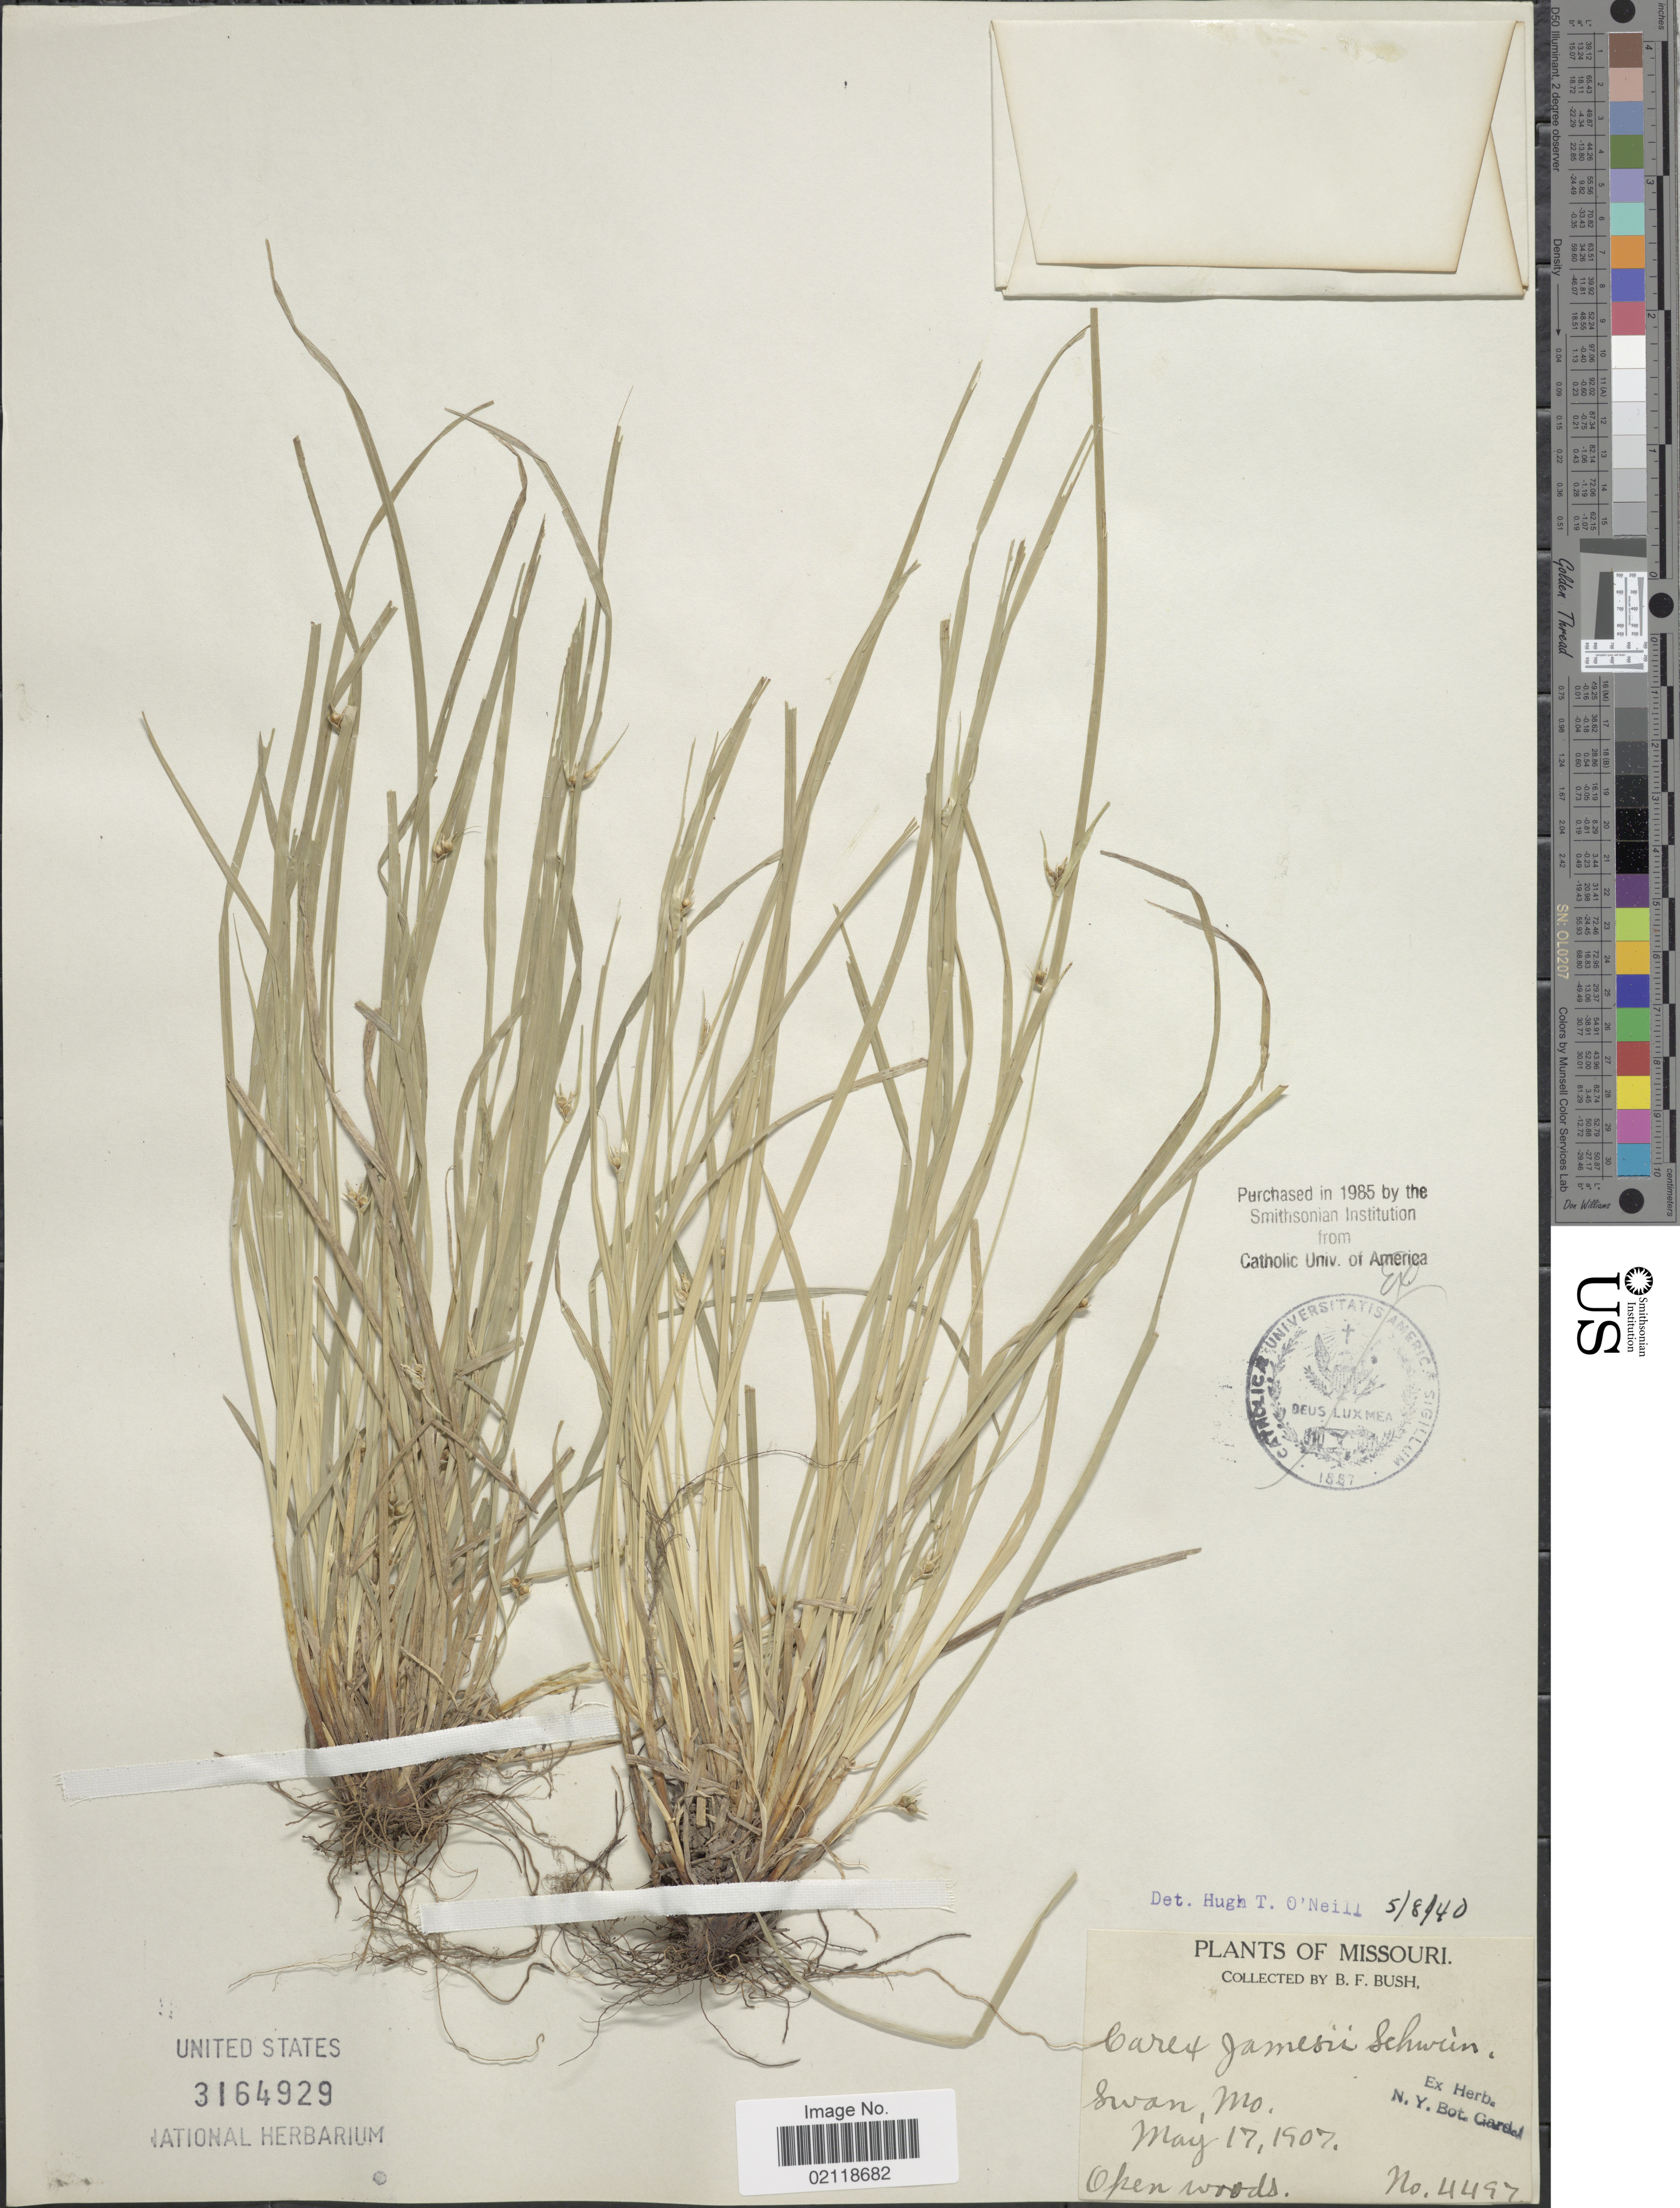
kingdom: Plantae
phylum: Tracheophyta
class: Liliopsida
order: Poales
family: Cyperaceae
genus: Carex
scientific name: Carex jamesii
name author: Schwein.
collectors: B. F. Bush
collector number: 4497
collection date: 1907-05-17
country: United States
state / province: Missouri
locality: Swan, open woods.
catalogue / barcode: US 3164929